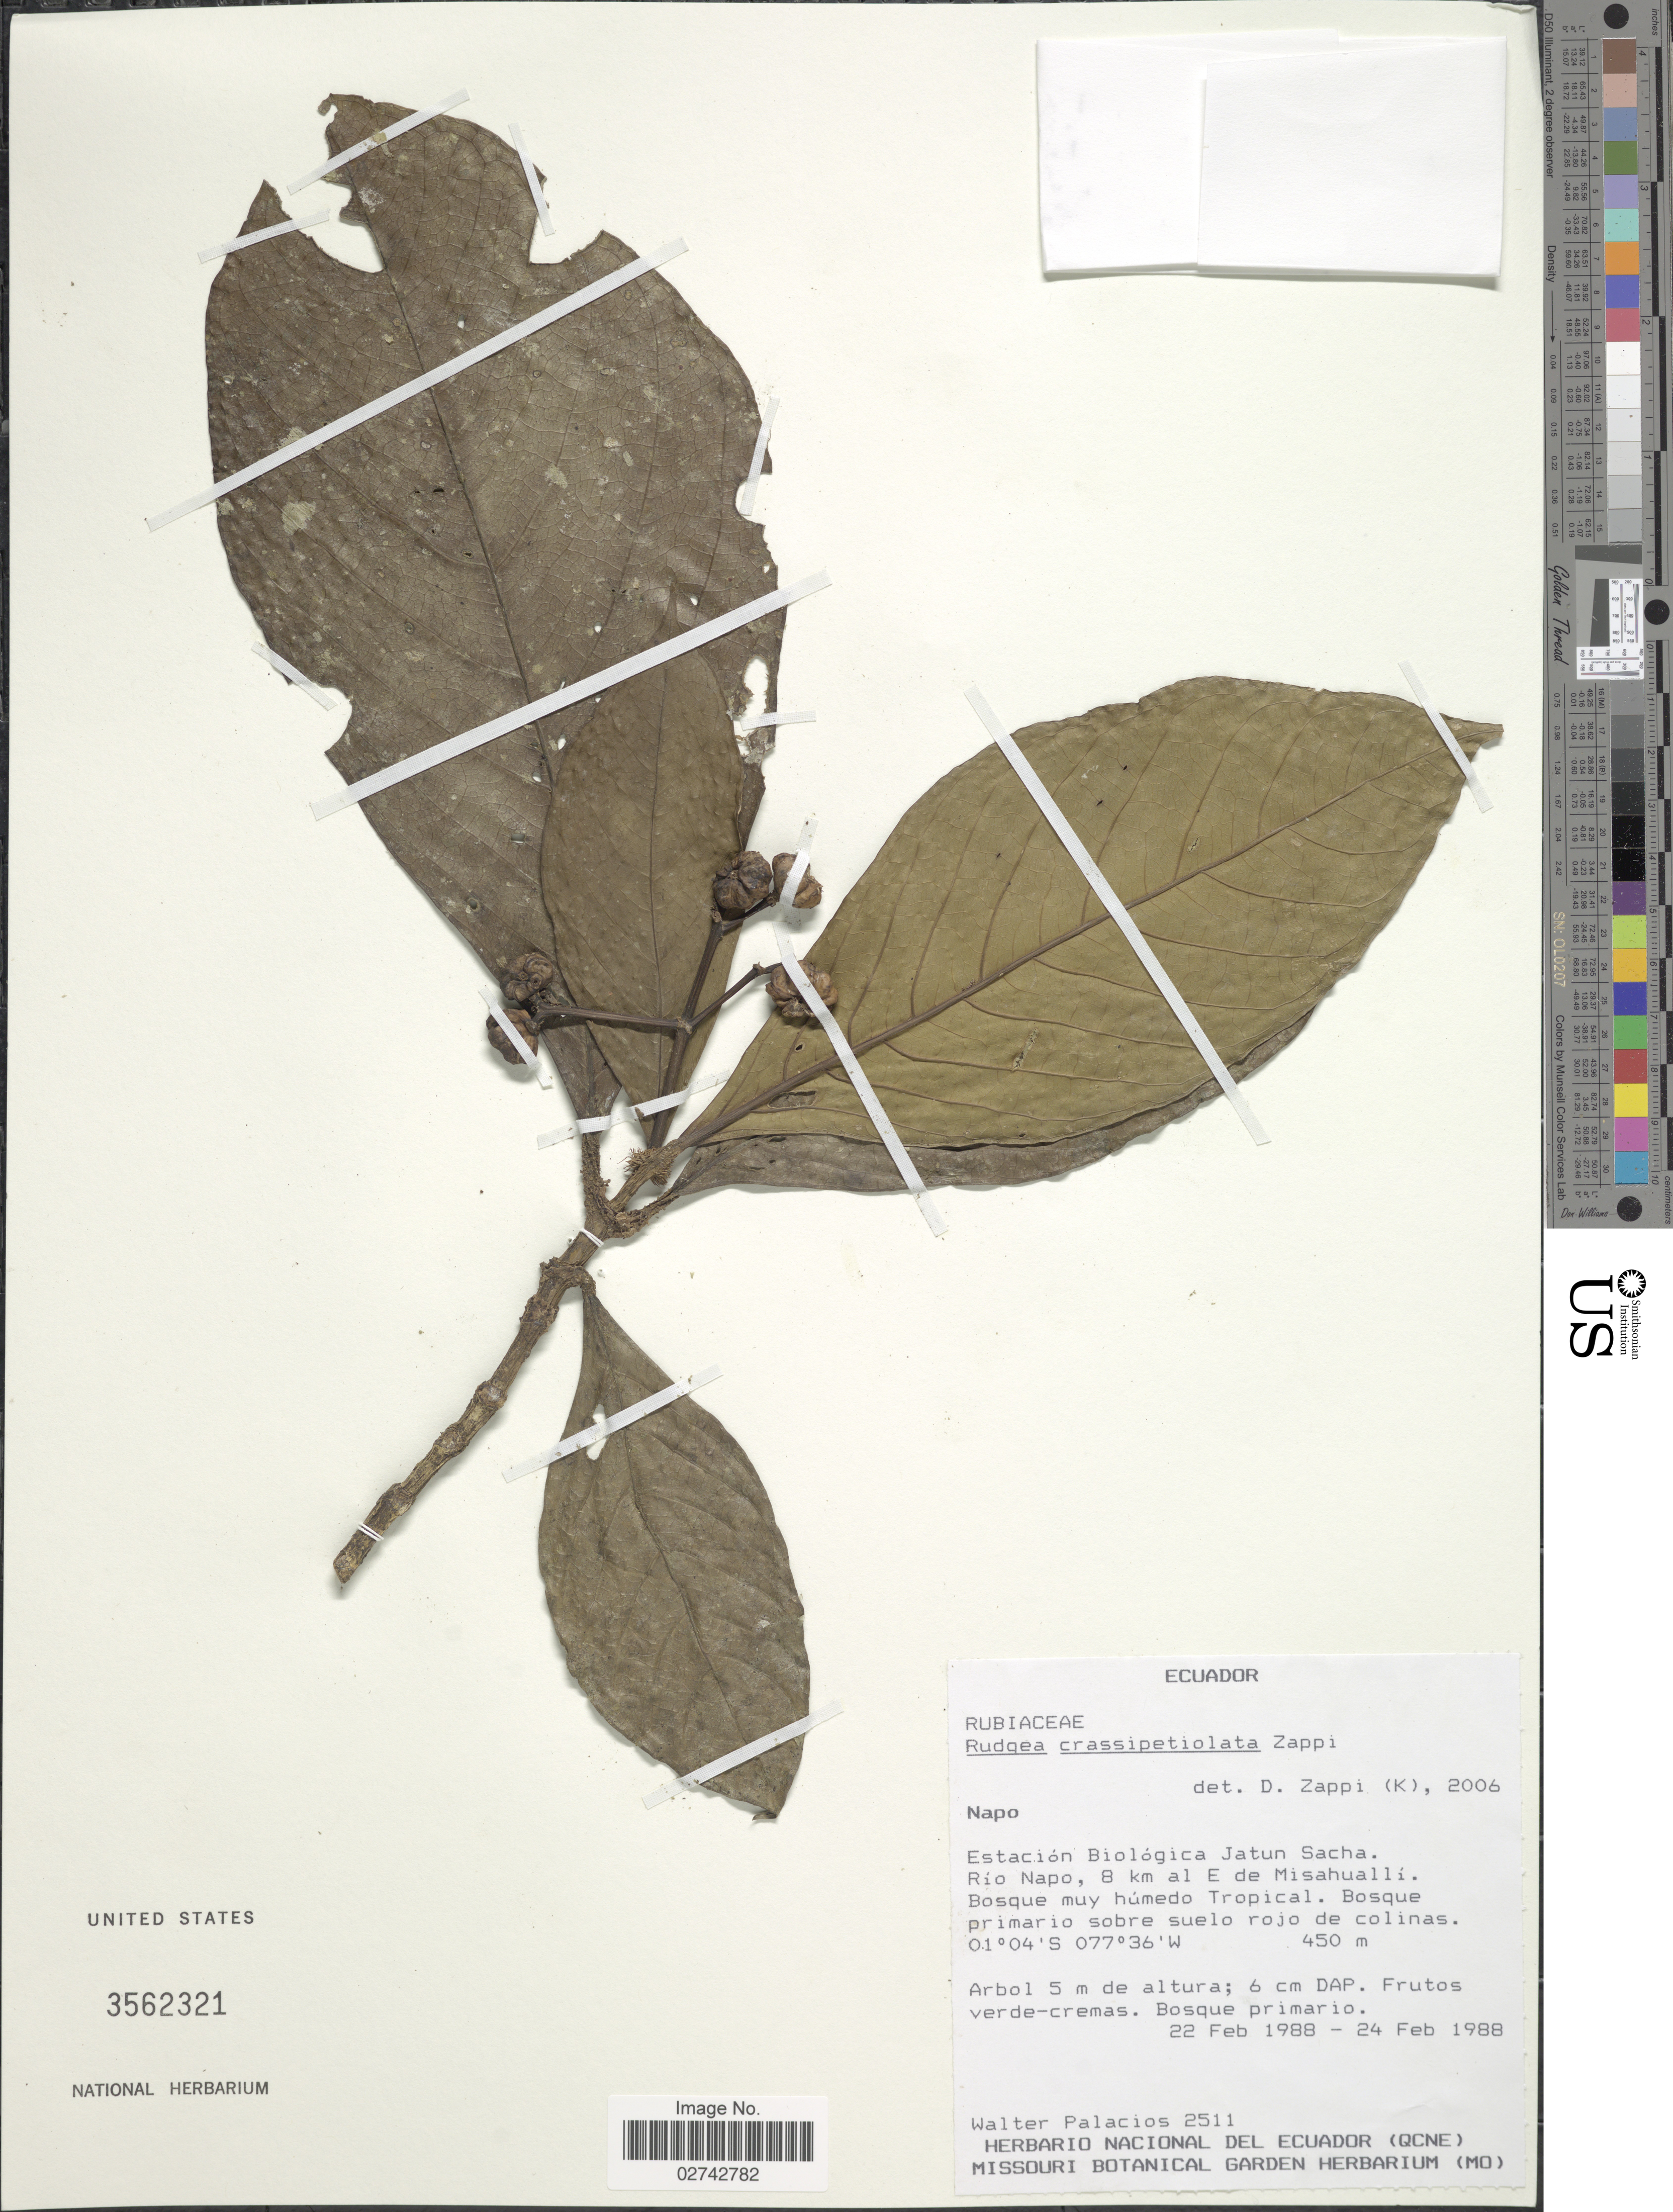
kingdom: Plantae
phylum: Tracheophyta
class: Magnoliopsida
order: Gentianales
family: Rubiaceae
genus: Rudgea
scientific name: Rudgea crassipetiolata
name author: Zappi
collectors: W. Palacios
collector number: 2511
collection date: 1988-02-22/1988-02-24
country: Ecuador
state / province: Napo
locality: Estacion Biologica Jatin Sacha, Rio Napo, 8 km al E de Misahualli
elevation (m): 450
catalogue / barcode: US 3562321